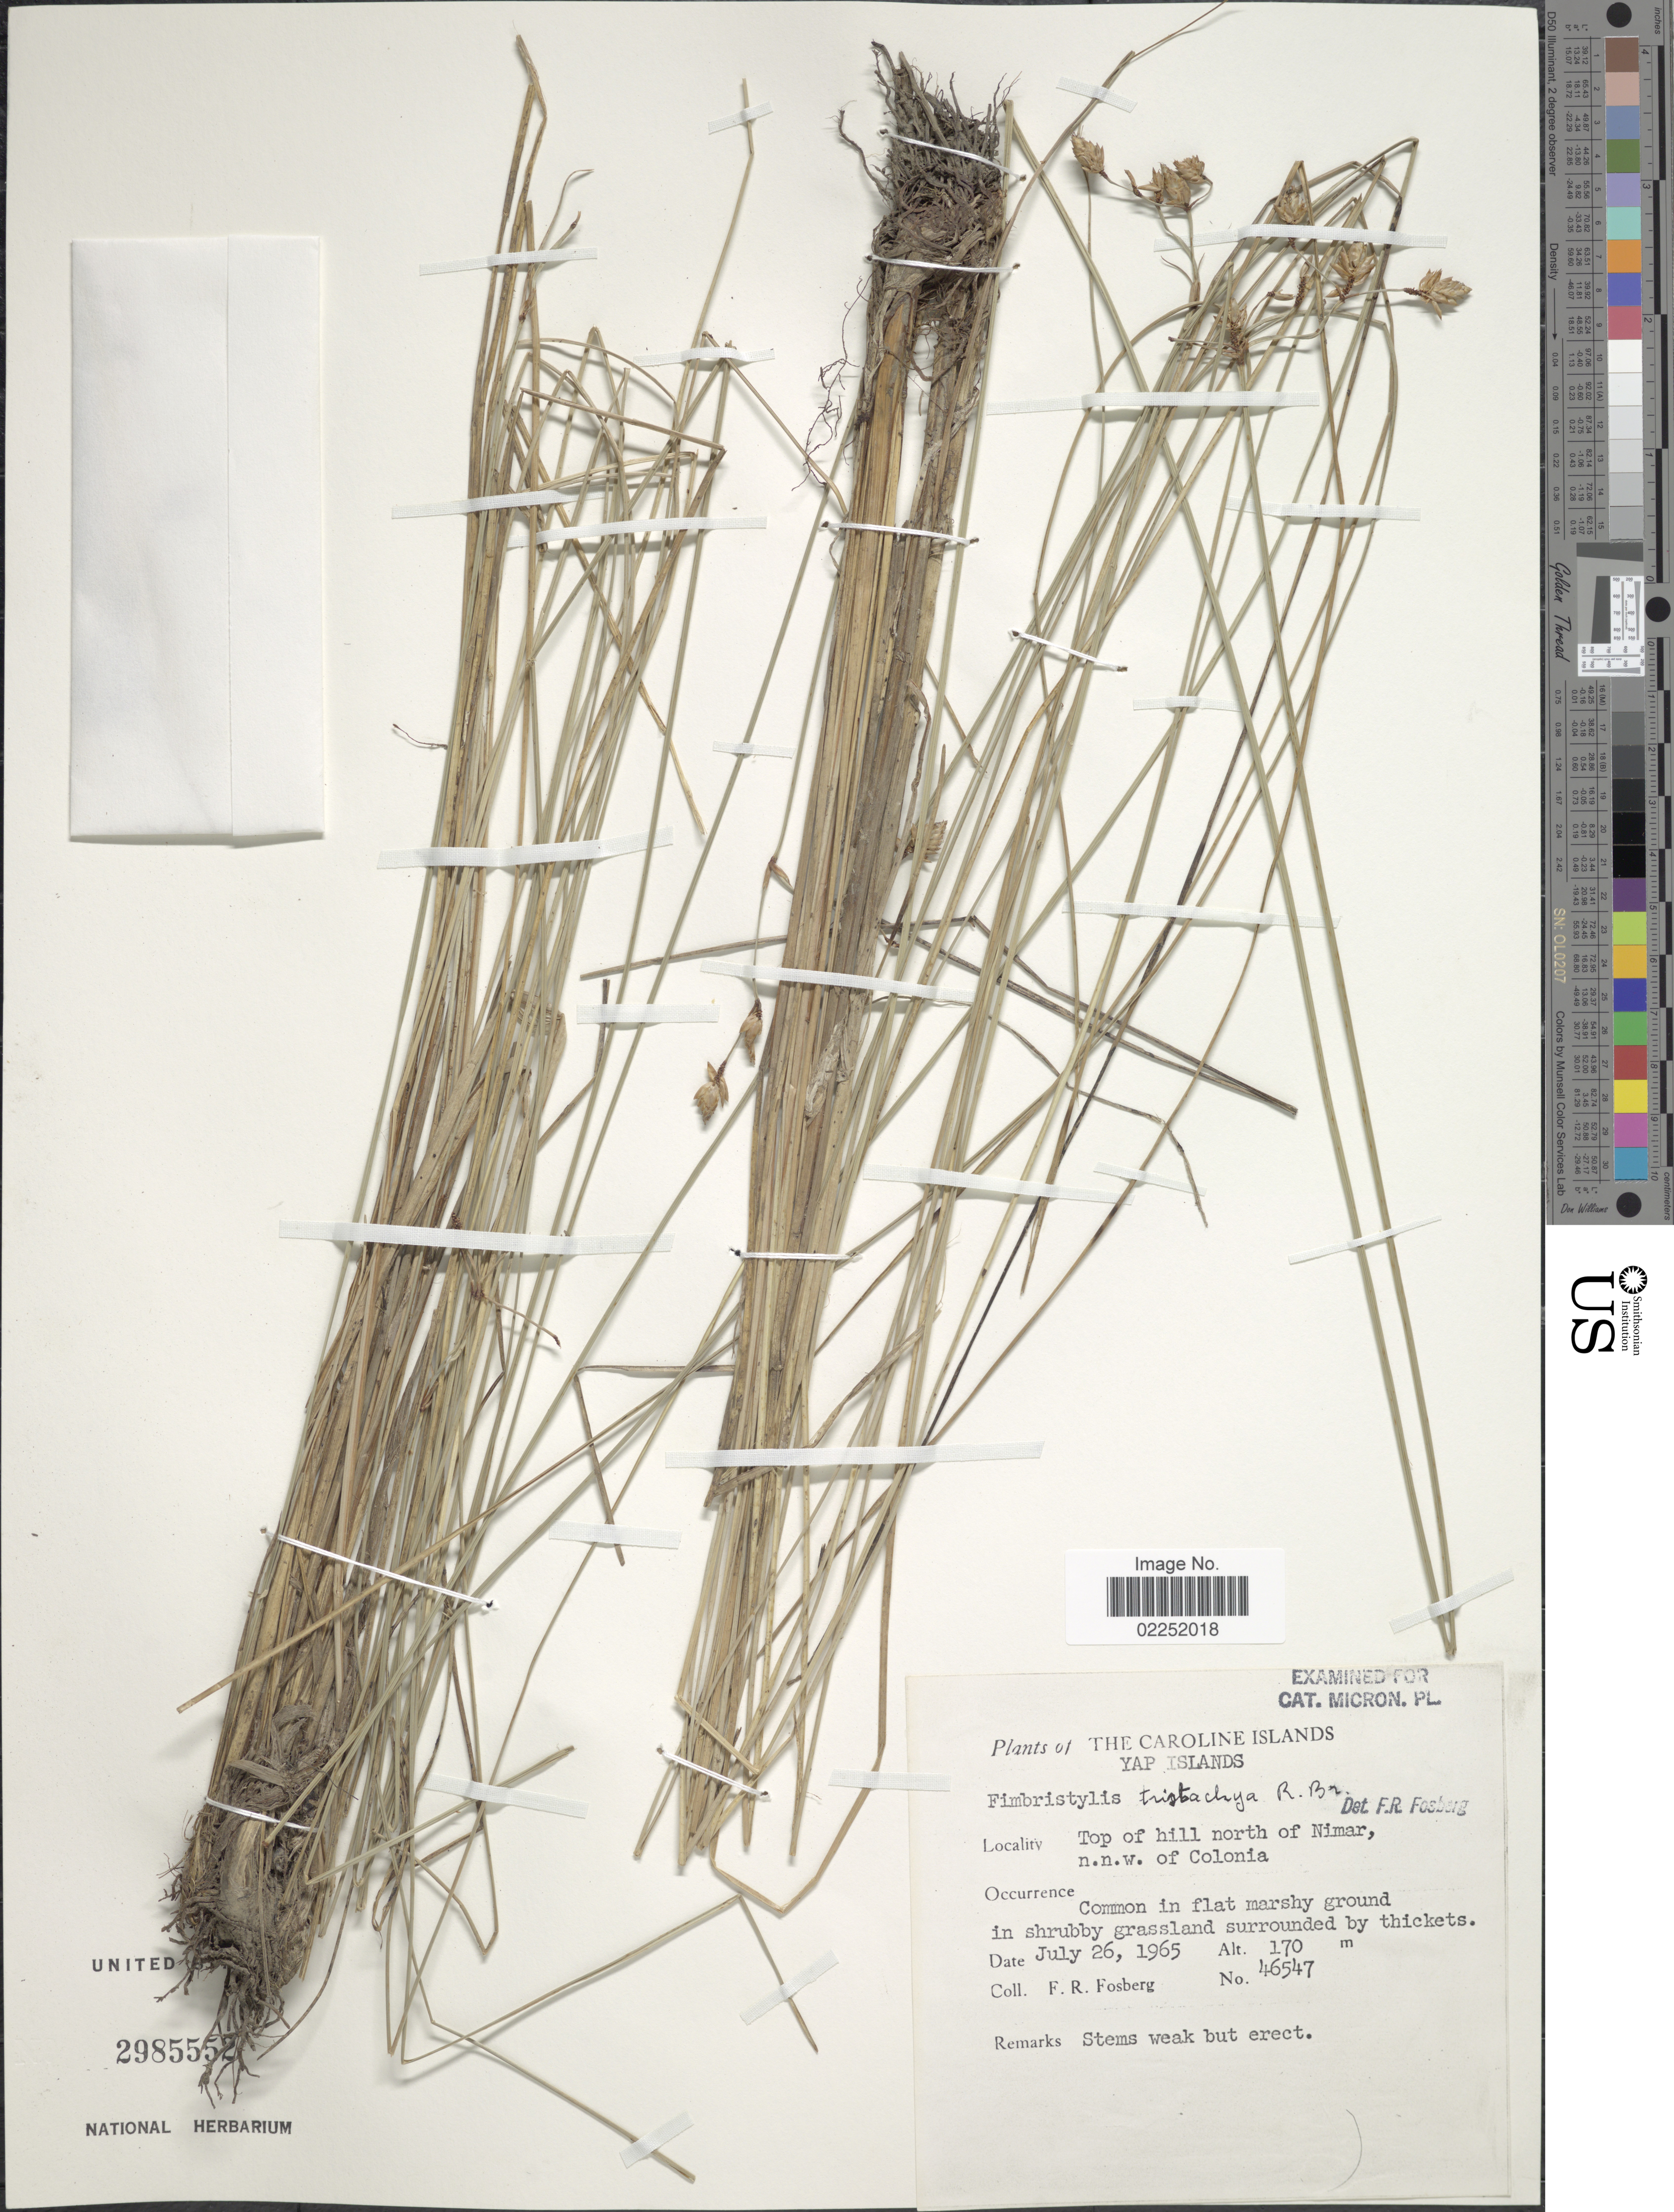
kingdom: Plantae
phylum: Tracheophyta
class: Liliopsida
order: Poales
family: Cyperaceae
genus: Fimbristylis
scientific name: Fimbristylis tristachya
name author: R. Br.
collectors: F. R. Fosberg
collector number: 46547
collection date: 1965-07-26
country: Micronesia, Federated States of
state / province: Yap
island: Yap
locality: Caroline Islands, Yap Island; Top of Nimar, n.n.w. of Colonia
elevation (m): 170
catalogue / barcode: US 2985552